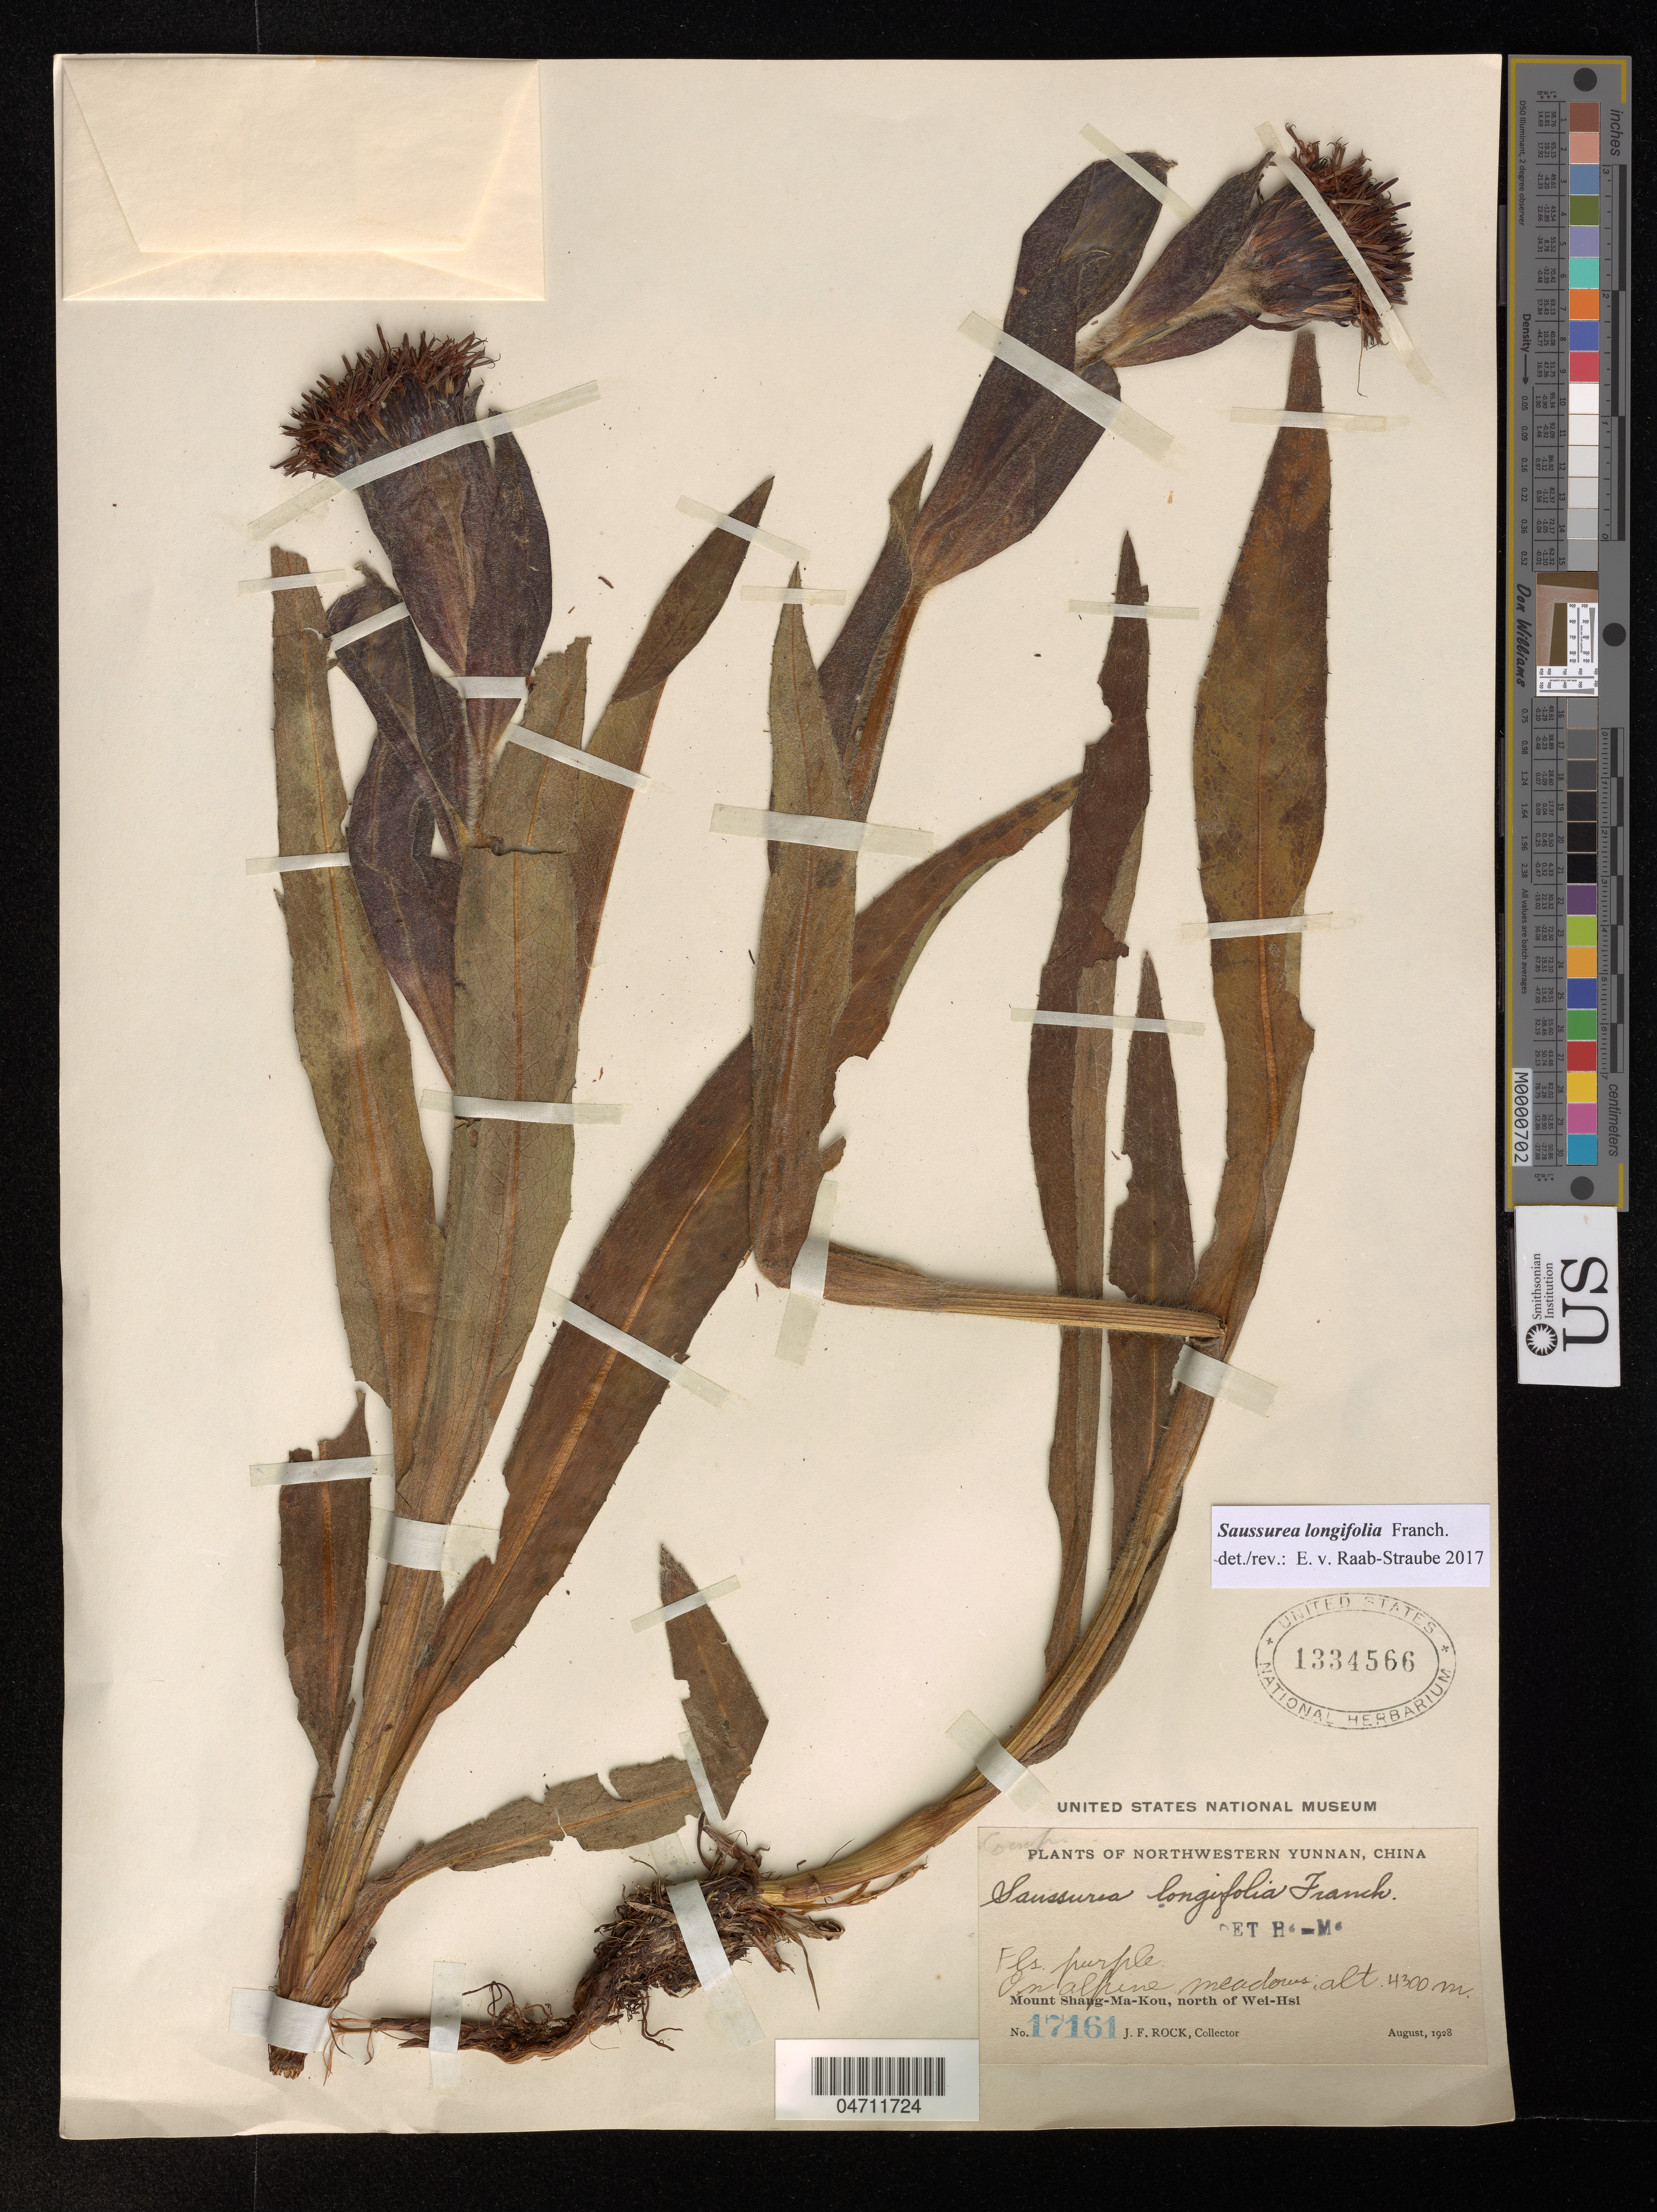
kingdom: Plantae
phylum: Tracheophyta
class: Magnoliopsida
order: Asterales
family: Asteraceae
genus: Saussurea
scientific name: Saussurea longifolia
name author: Franch.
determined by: Raab-Straube, Eckhard von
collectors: J. Rock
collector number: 17161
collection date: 1928-08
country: China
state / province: Sichuan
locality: Mount Shang-Ma-Kou, N of Wei-Hsi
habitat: On alpine meadows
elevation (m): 4300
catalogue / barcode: US 1334566